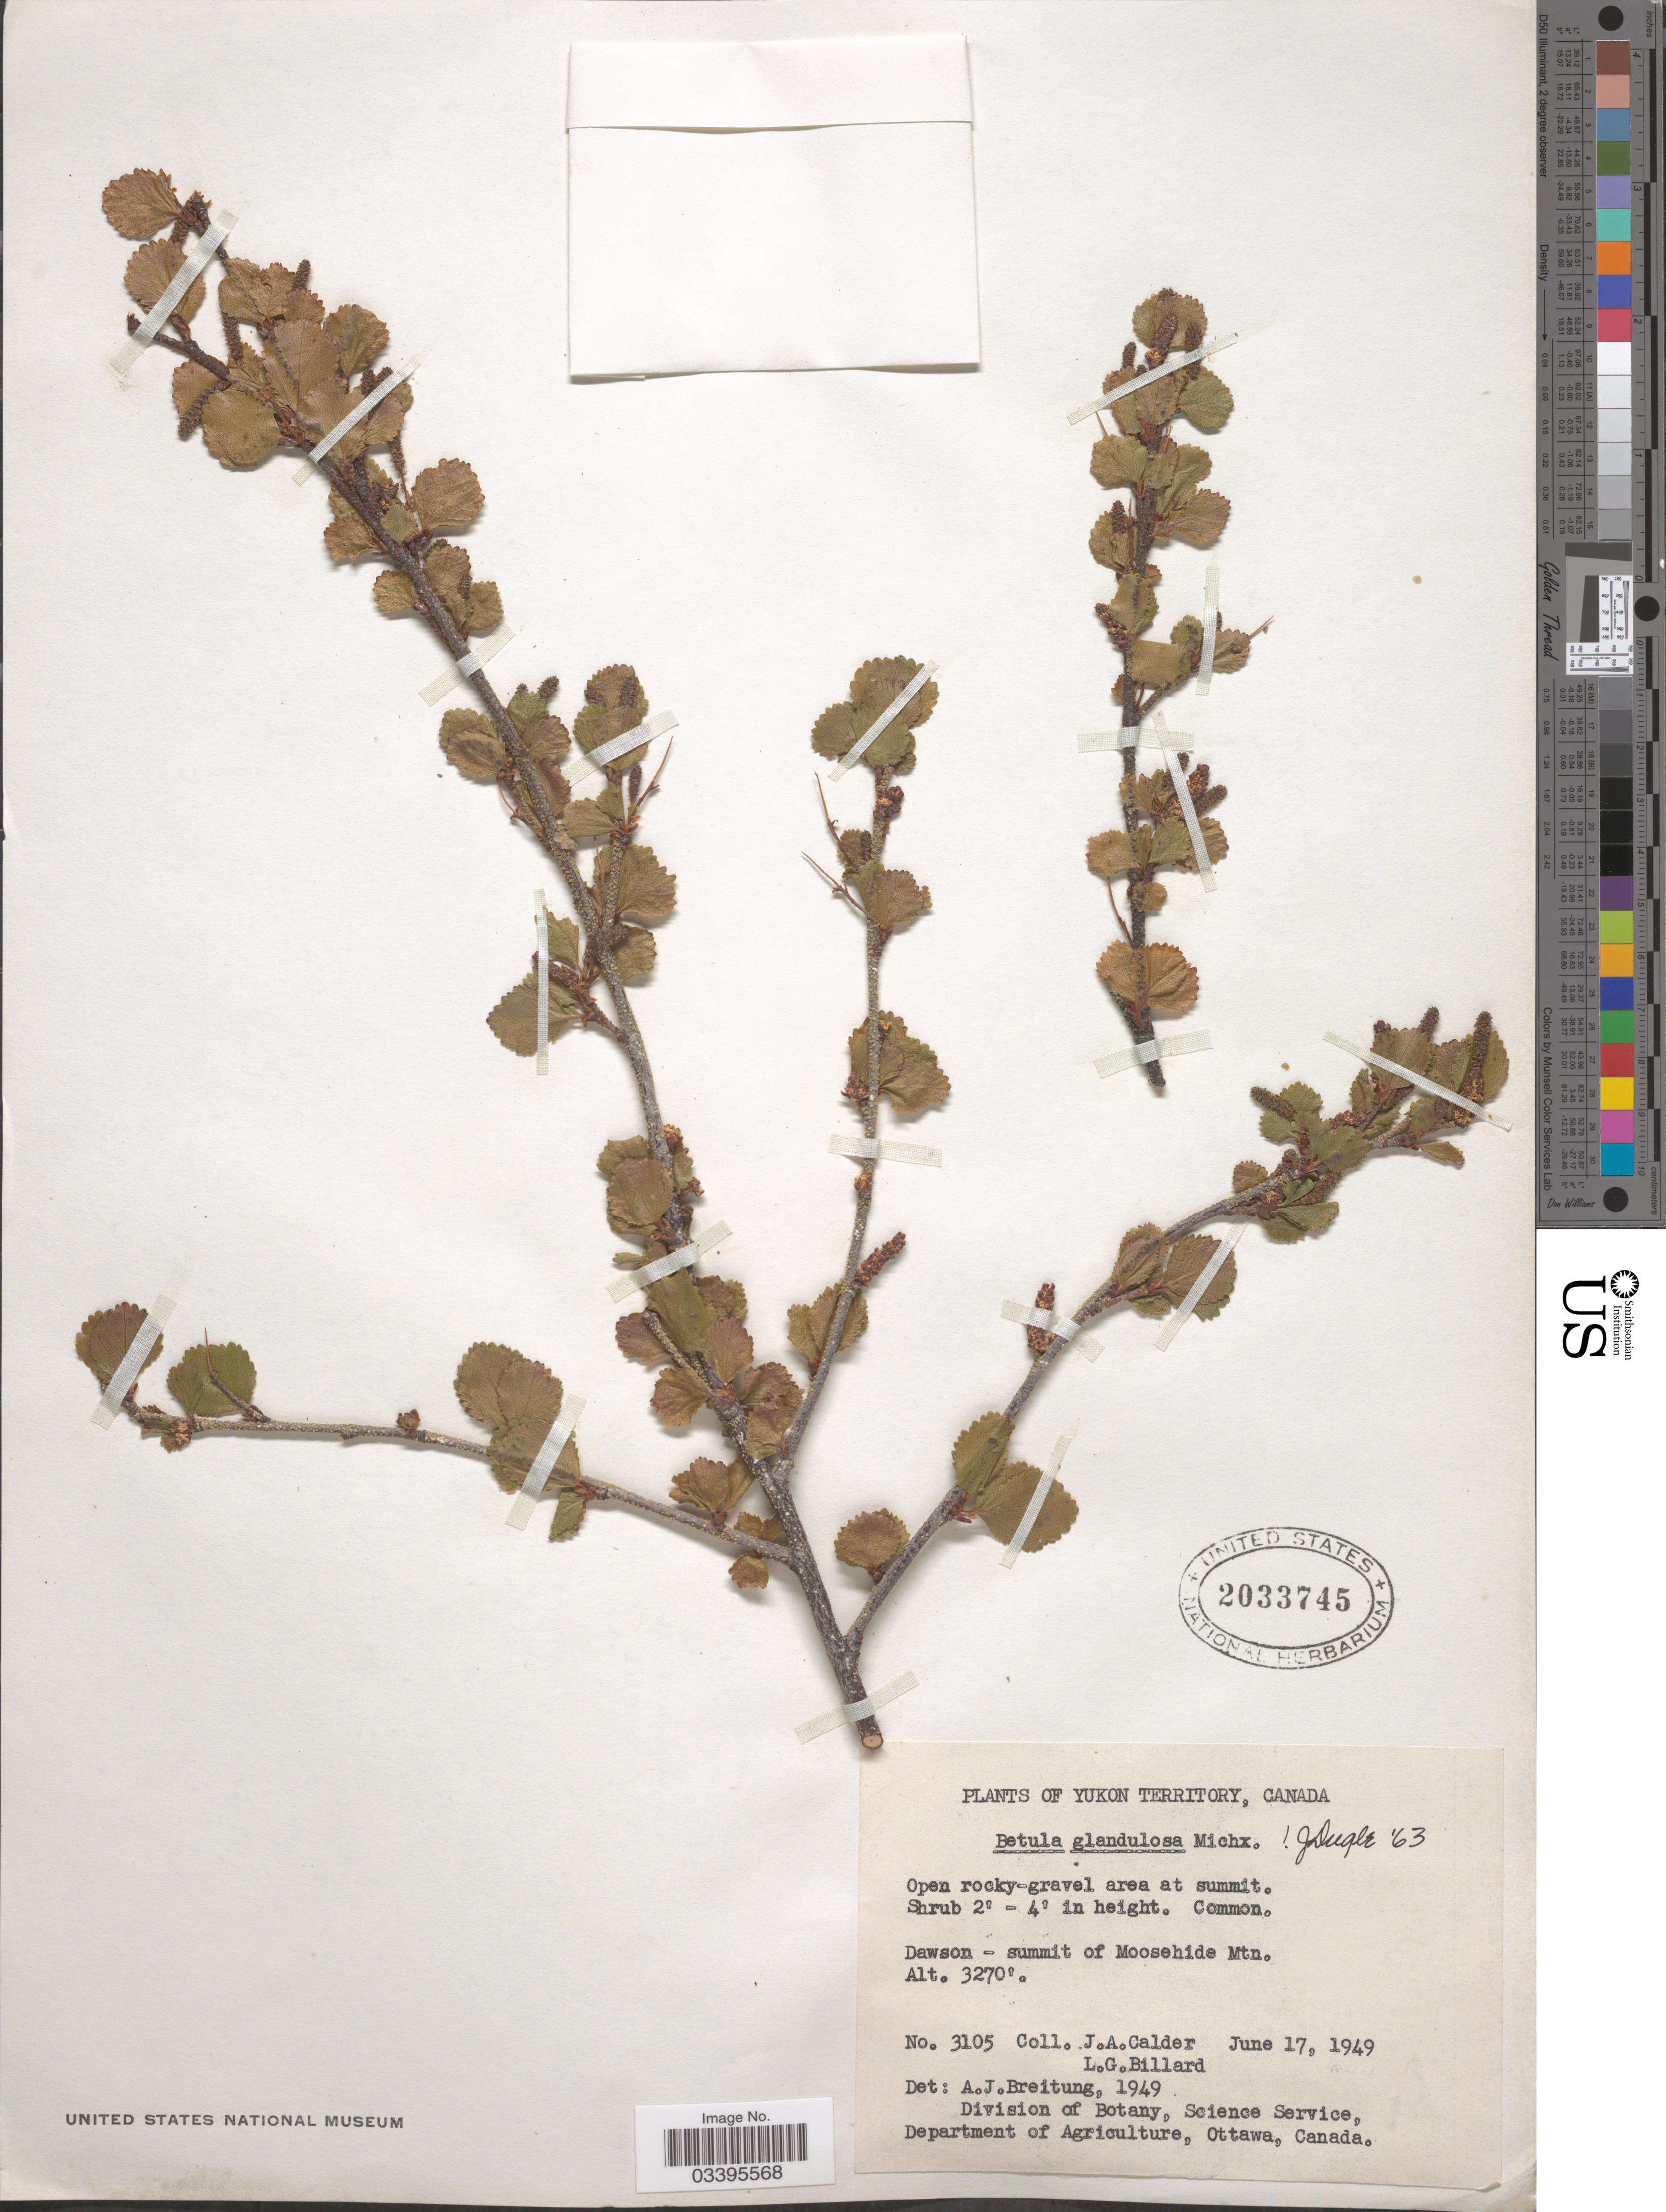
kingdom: Plantae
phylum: Tracheophyta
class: Magnoliopsida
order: Fagales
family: Betulaceae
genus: Betula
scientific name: Betula glandulosa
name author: Michx.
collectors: J. A. Calder & L. Billard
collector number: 3105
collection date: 1949-06-17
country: Canada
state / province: Yukon Territory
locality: Dawson - summit of Moosehide Mtn.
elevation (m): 997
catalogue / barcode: US 2033745